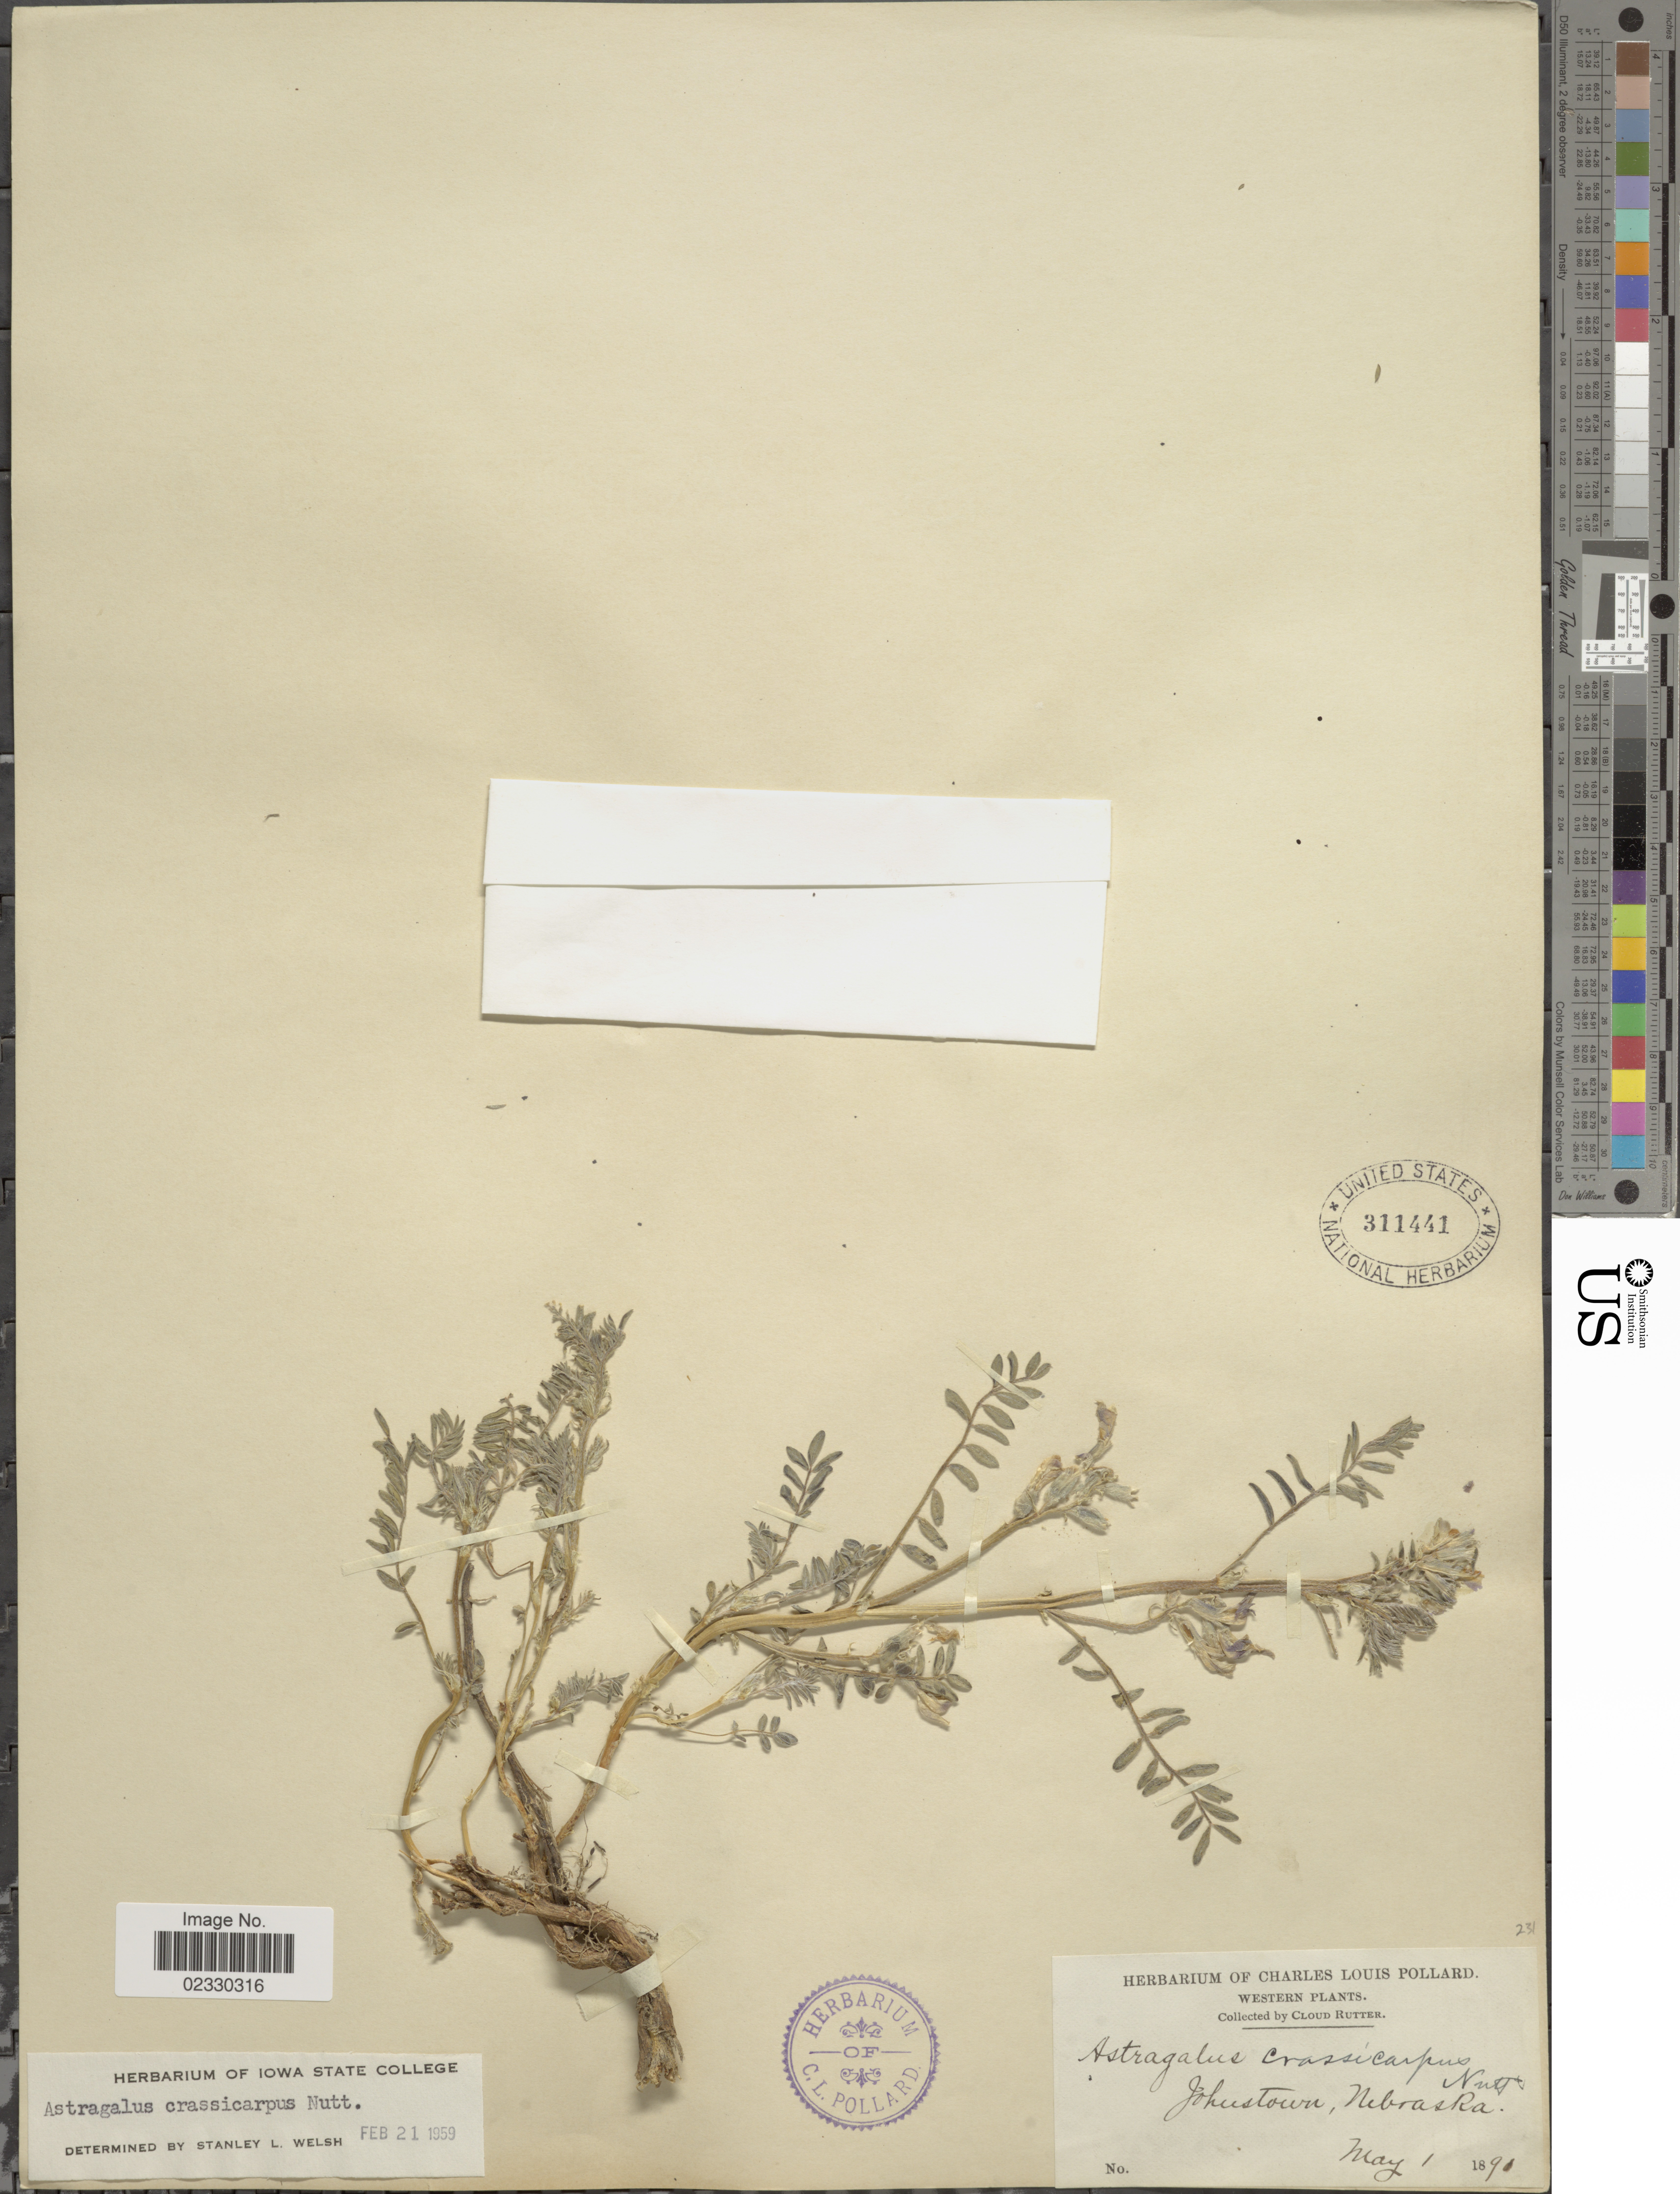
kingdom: Plantae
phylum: Tracheophyta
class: Magnoliopsida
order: Fabales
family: Fabaceae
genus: Astragalus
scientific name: Astragalus crassicarpus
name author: Nutt.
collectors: C. Rutter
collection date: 1890-05-01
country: United States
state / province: Nebraska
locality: Western, Johustown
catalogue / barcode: US 311441